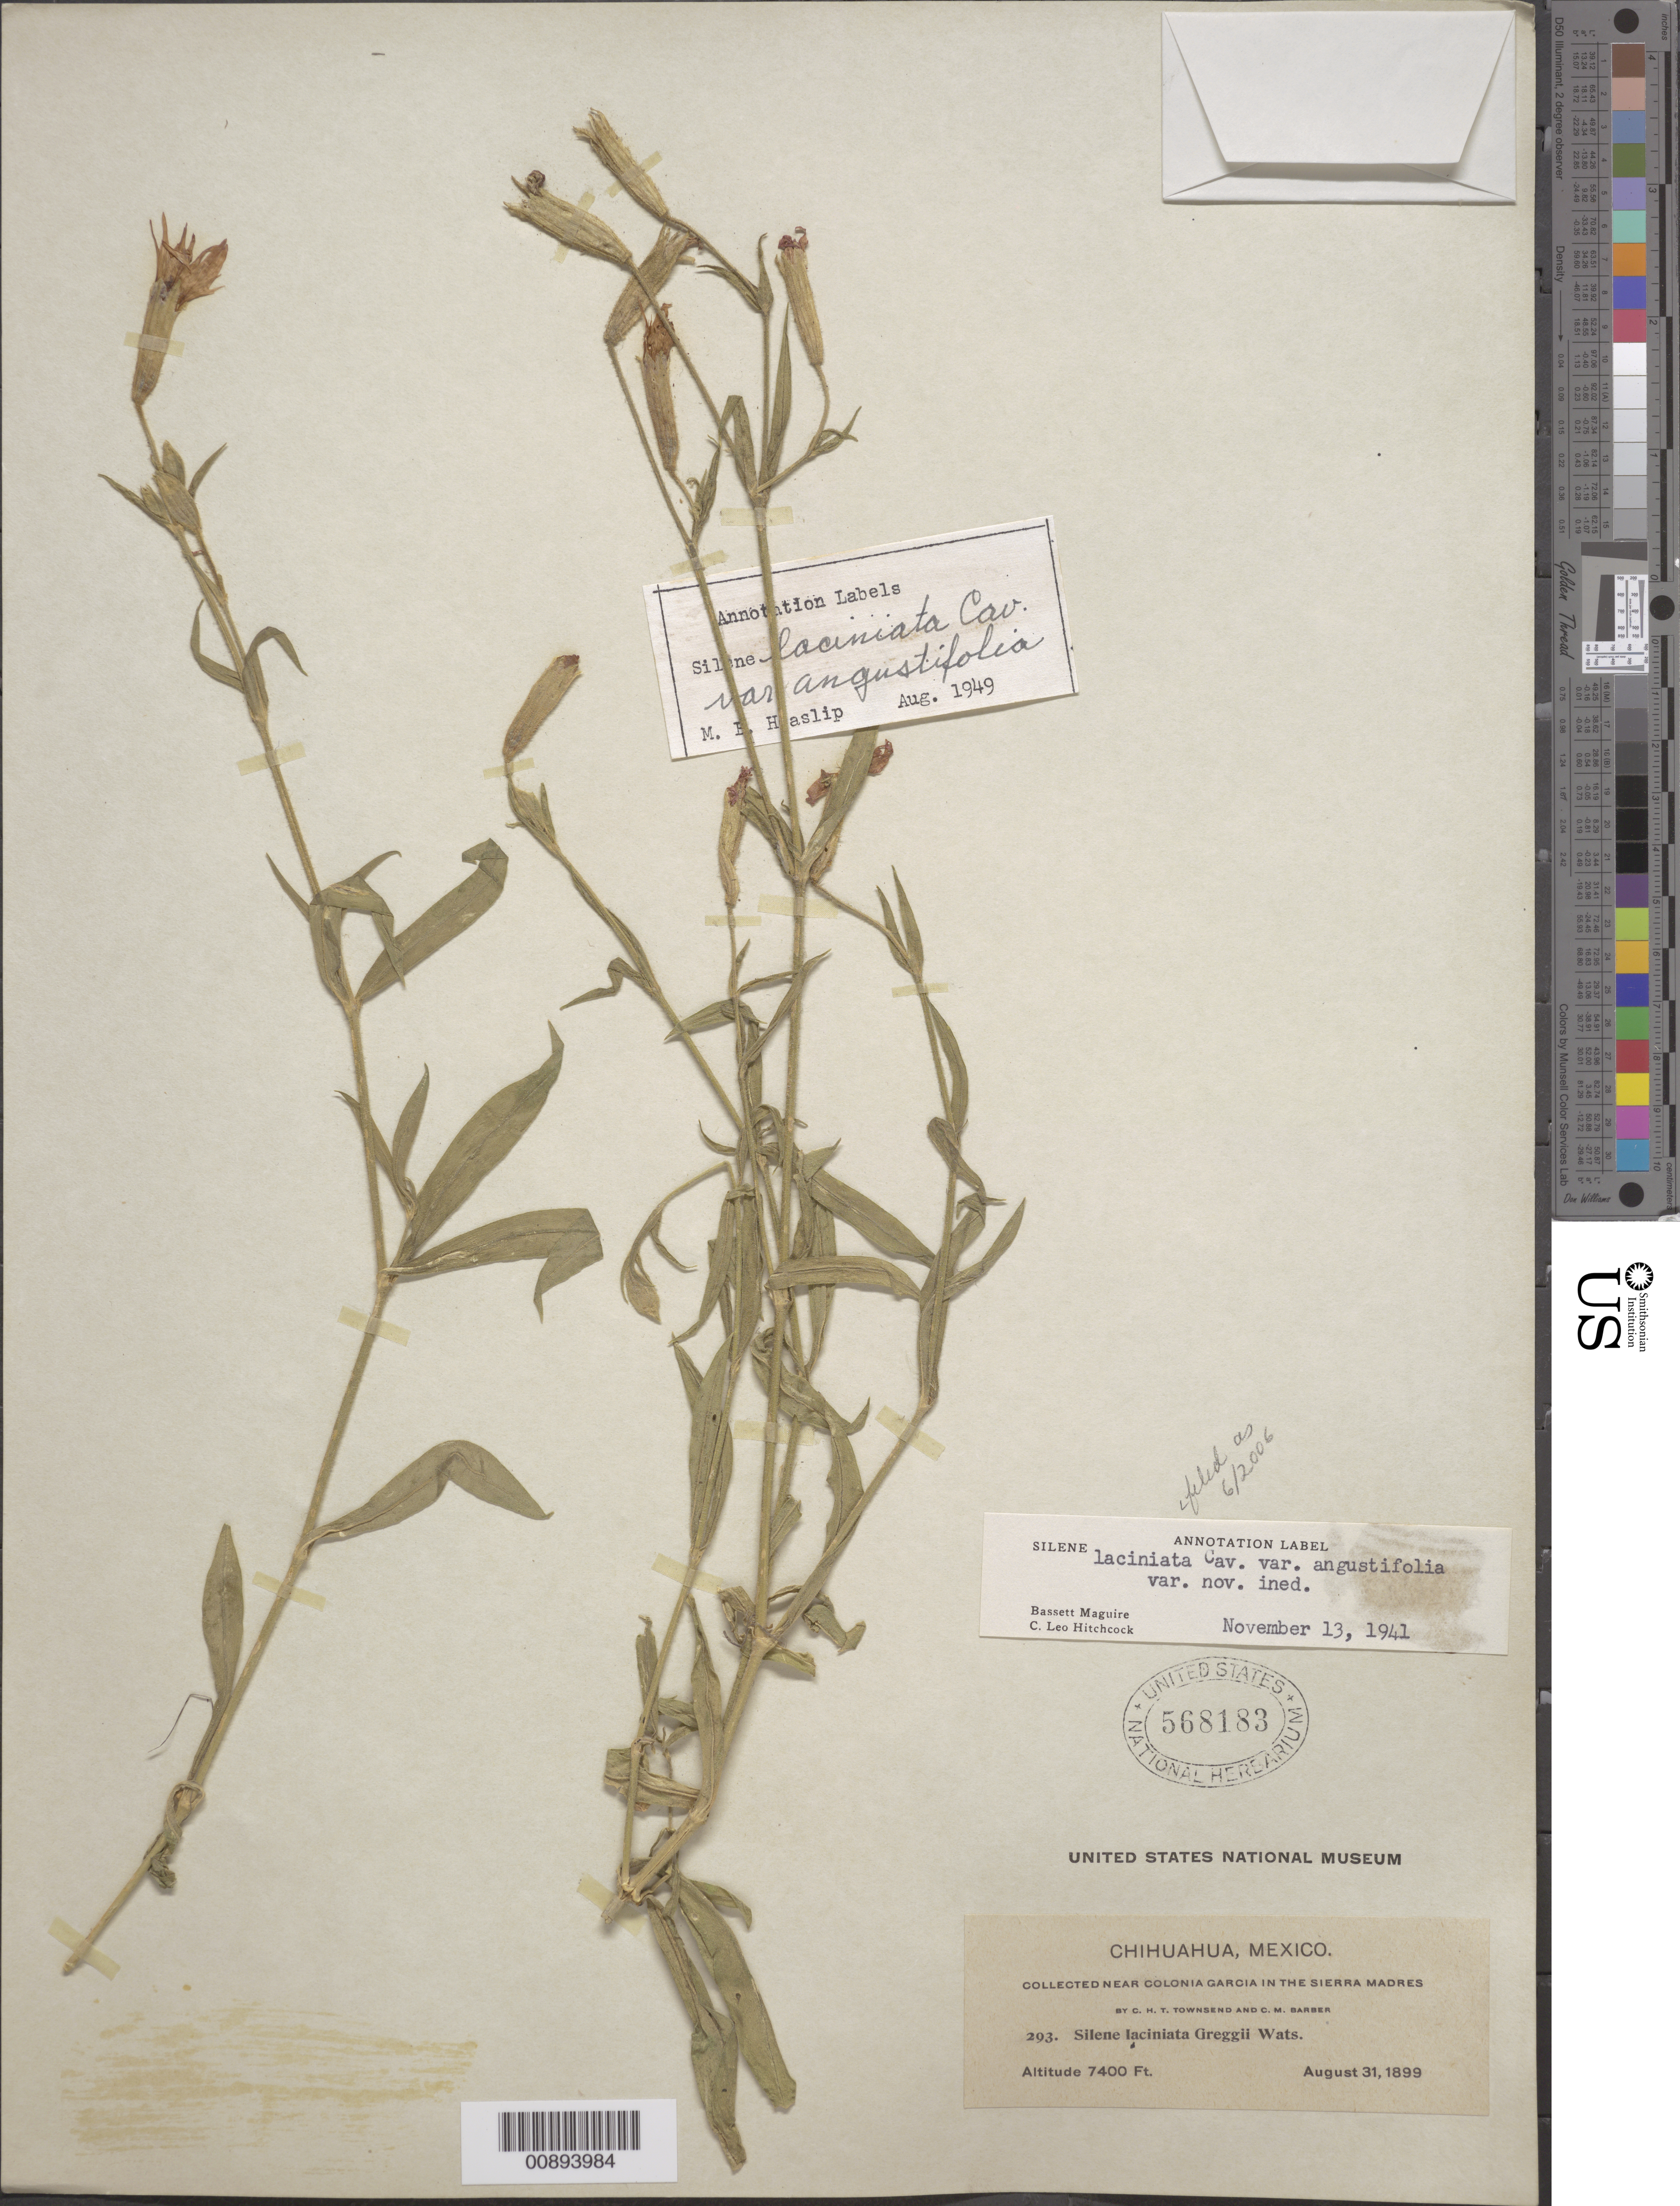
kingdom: Plantae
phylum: Tracheophyta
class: Magnoliopsida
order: Caryophyllales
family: Caryophyllaceae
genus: Silene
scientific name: Silene laciniata var. angustifolia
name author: C.L. Hitchc. & Maguire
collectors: C. H. T. Townsend & C. Barber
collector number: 293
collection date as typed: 31 Aug 1899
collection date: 1899-08-31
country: Mexico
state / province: Chihuahua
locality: Near Colonia García in the Sierra Madre, Chihuahua.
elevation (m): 2256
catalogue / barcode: US 568183